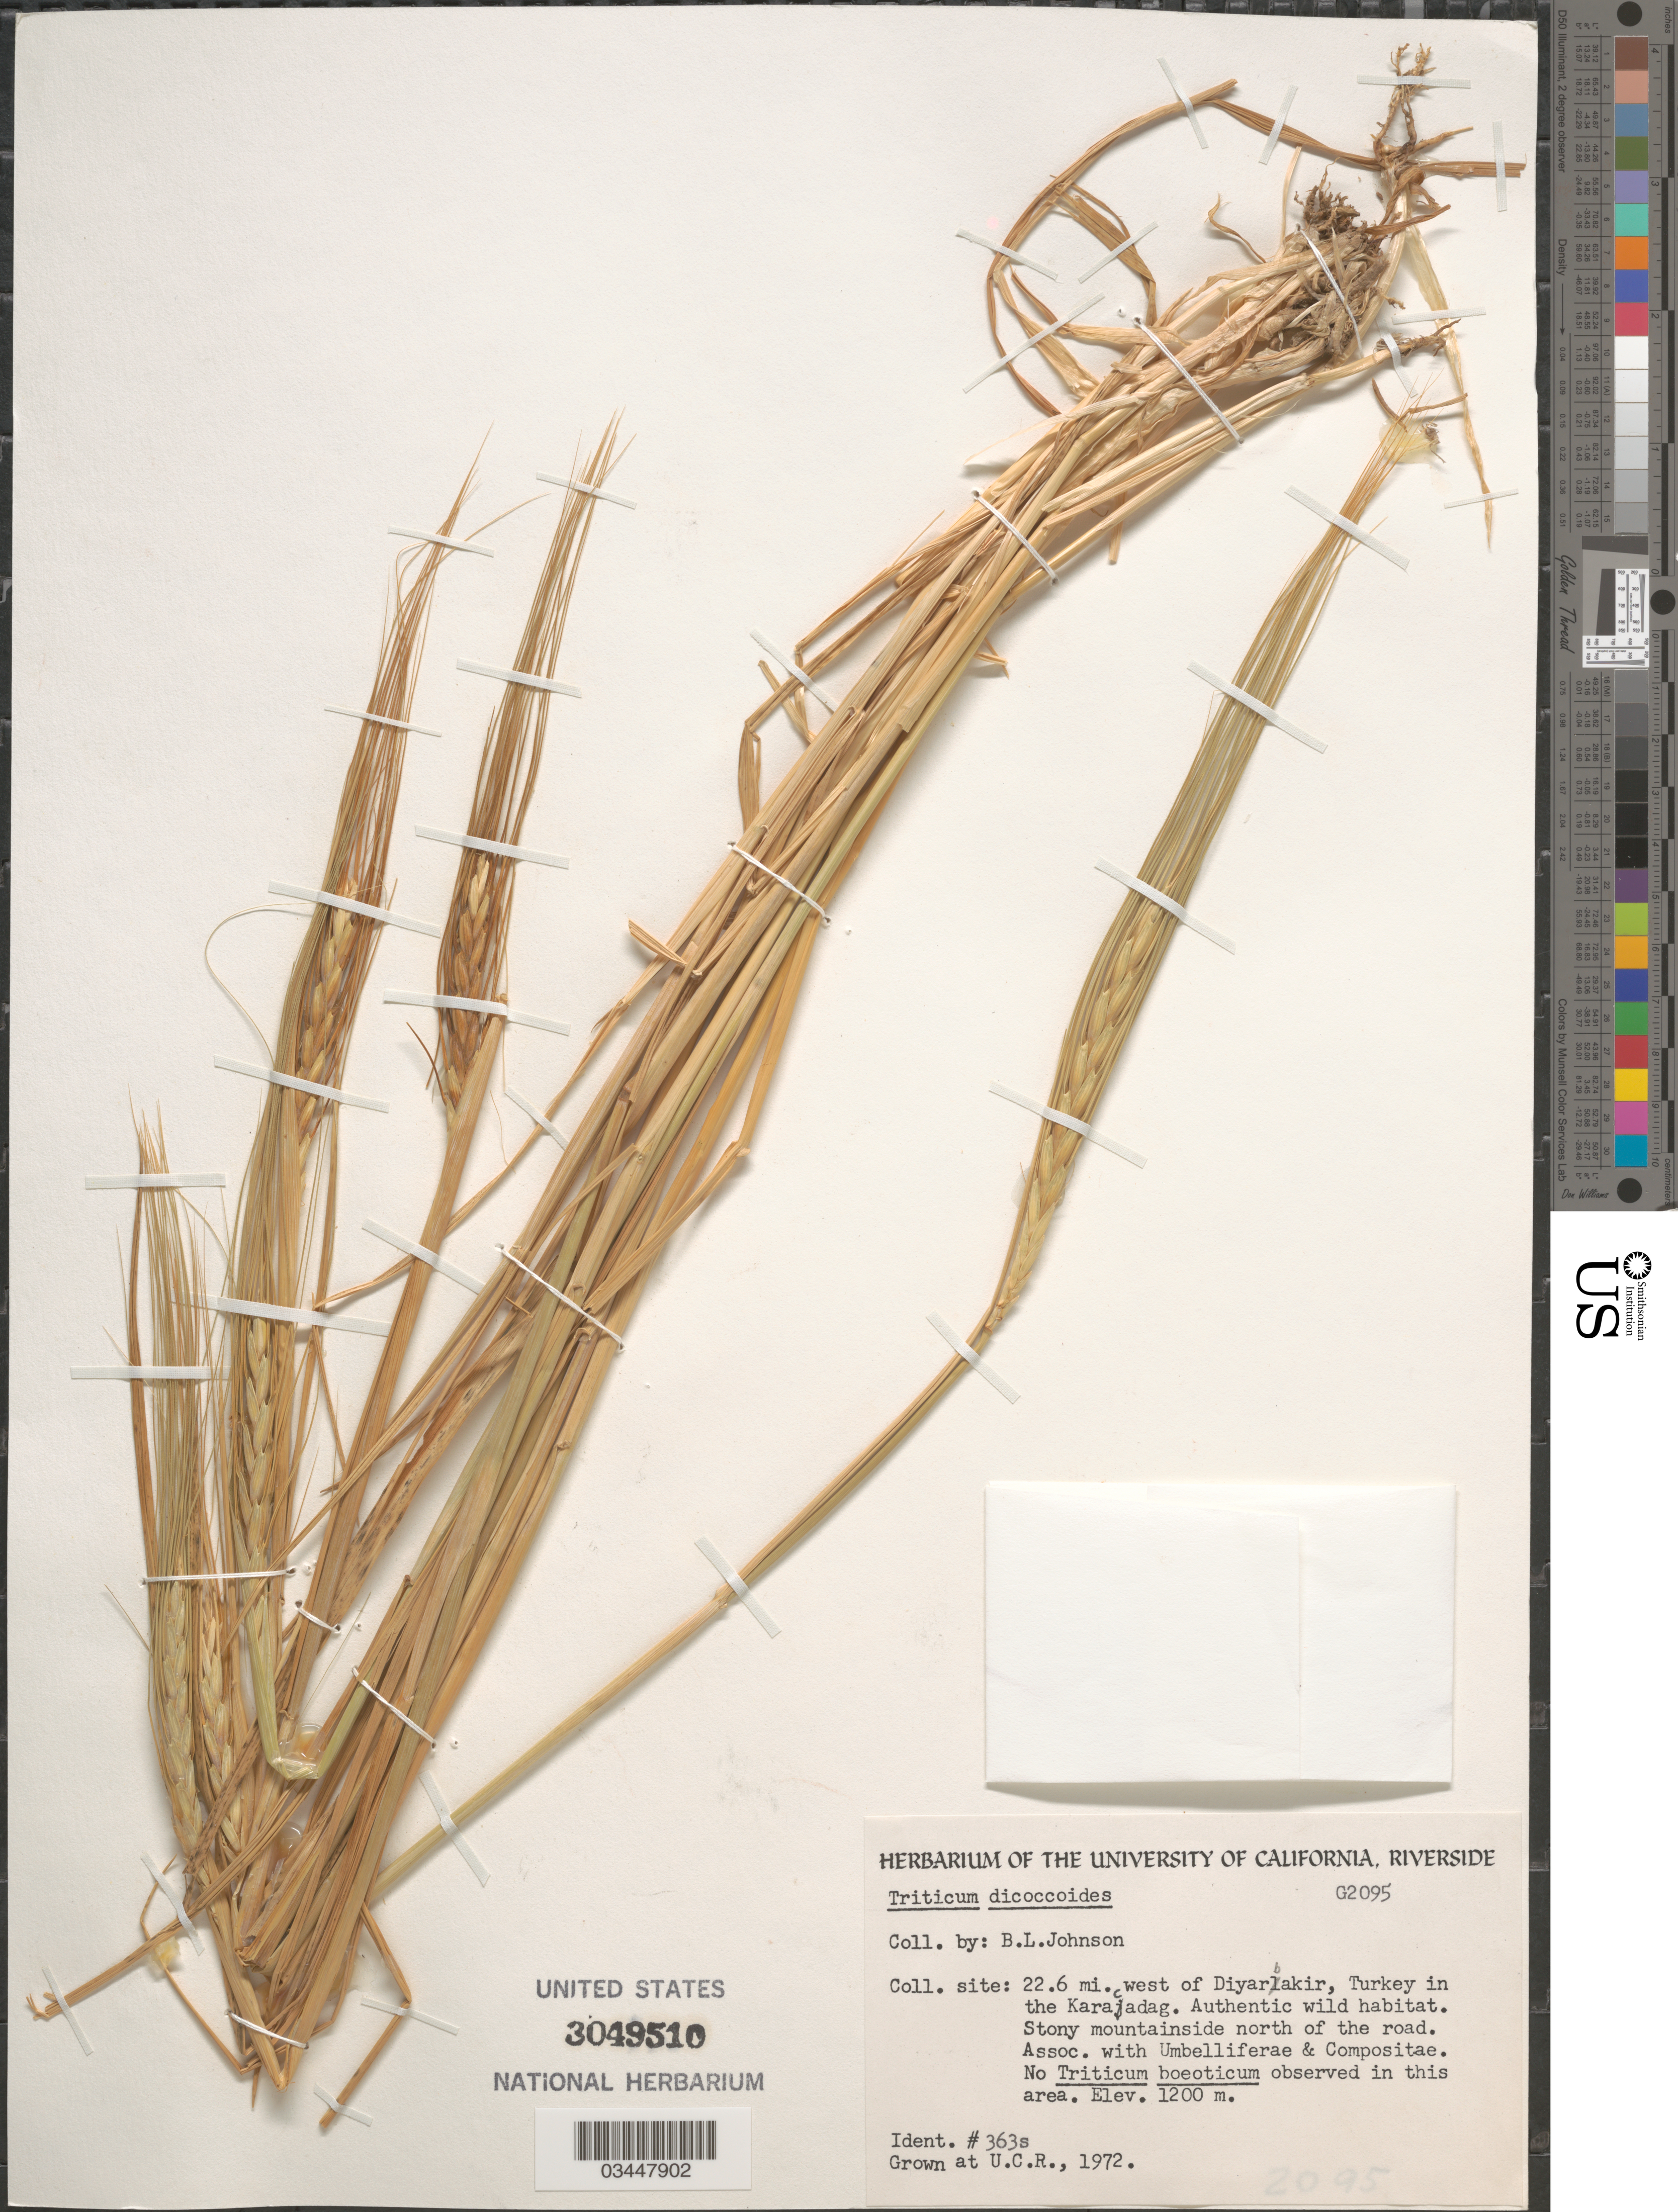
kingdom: Plantae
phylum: Tracheophyta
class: Liliopsida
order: Poales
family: Poaceae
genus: Triticum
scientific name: Triticum dicoccoides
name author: (Körn.) Körn. ex Schweinf.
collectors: ex herb. Univ. of California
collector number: G2095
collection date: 1972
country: United States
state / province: California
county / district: Riverside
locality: U.C.R.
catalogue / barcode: US 3049510